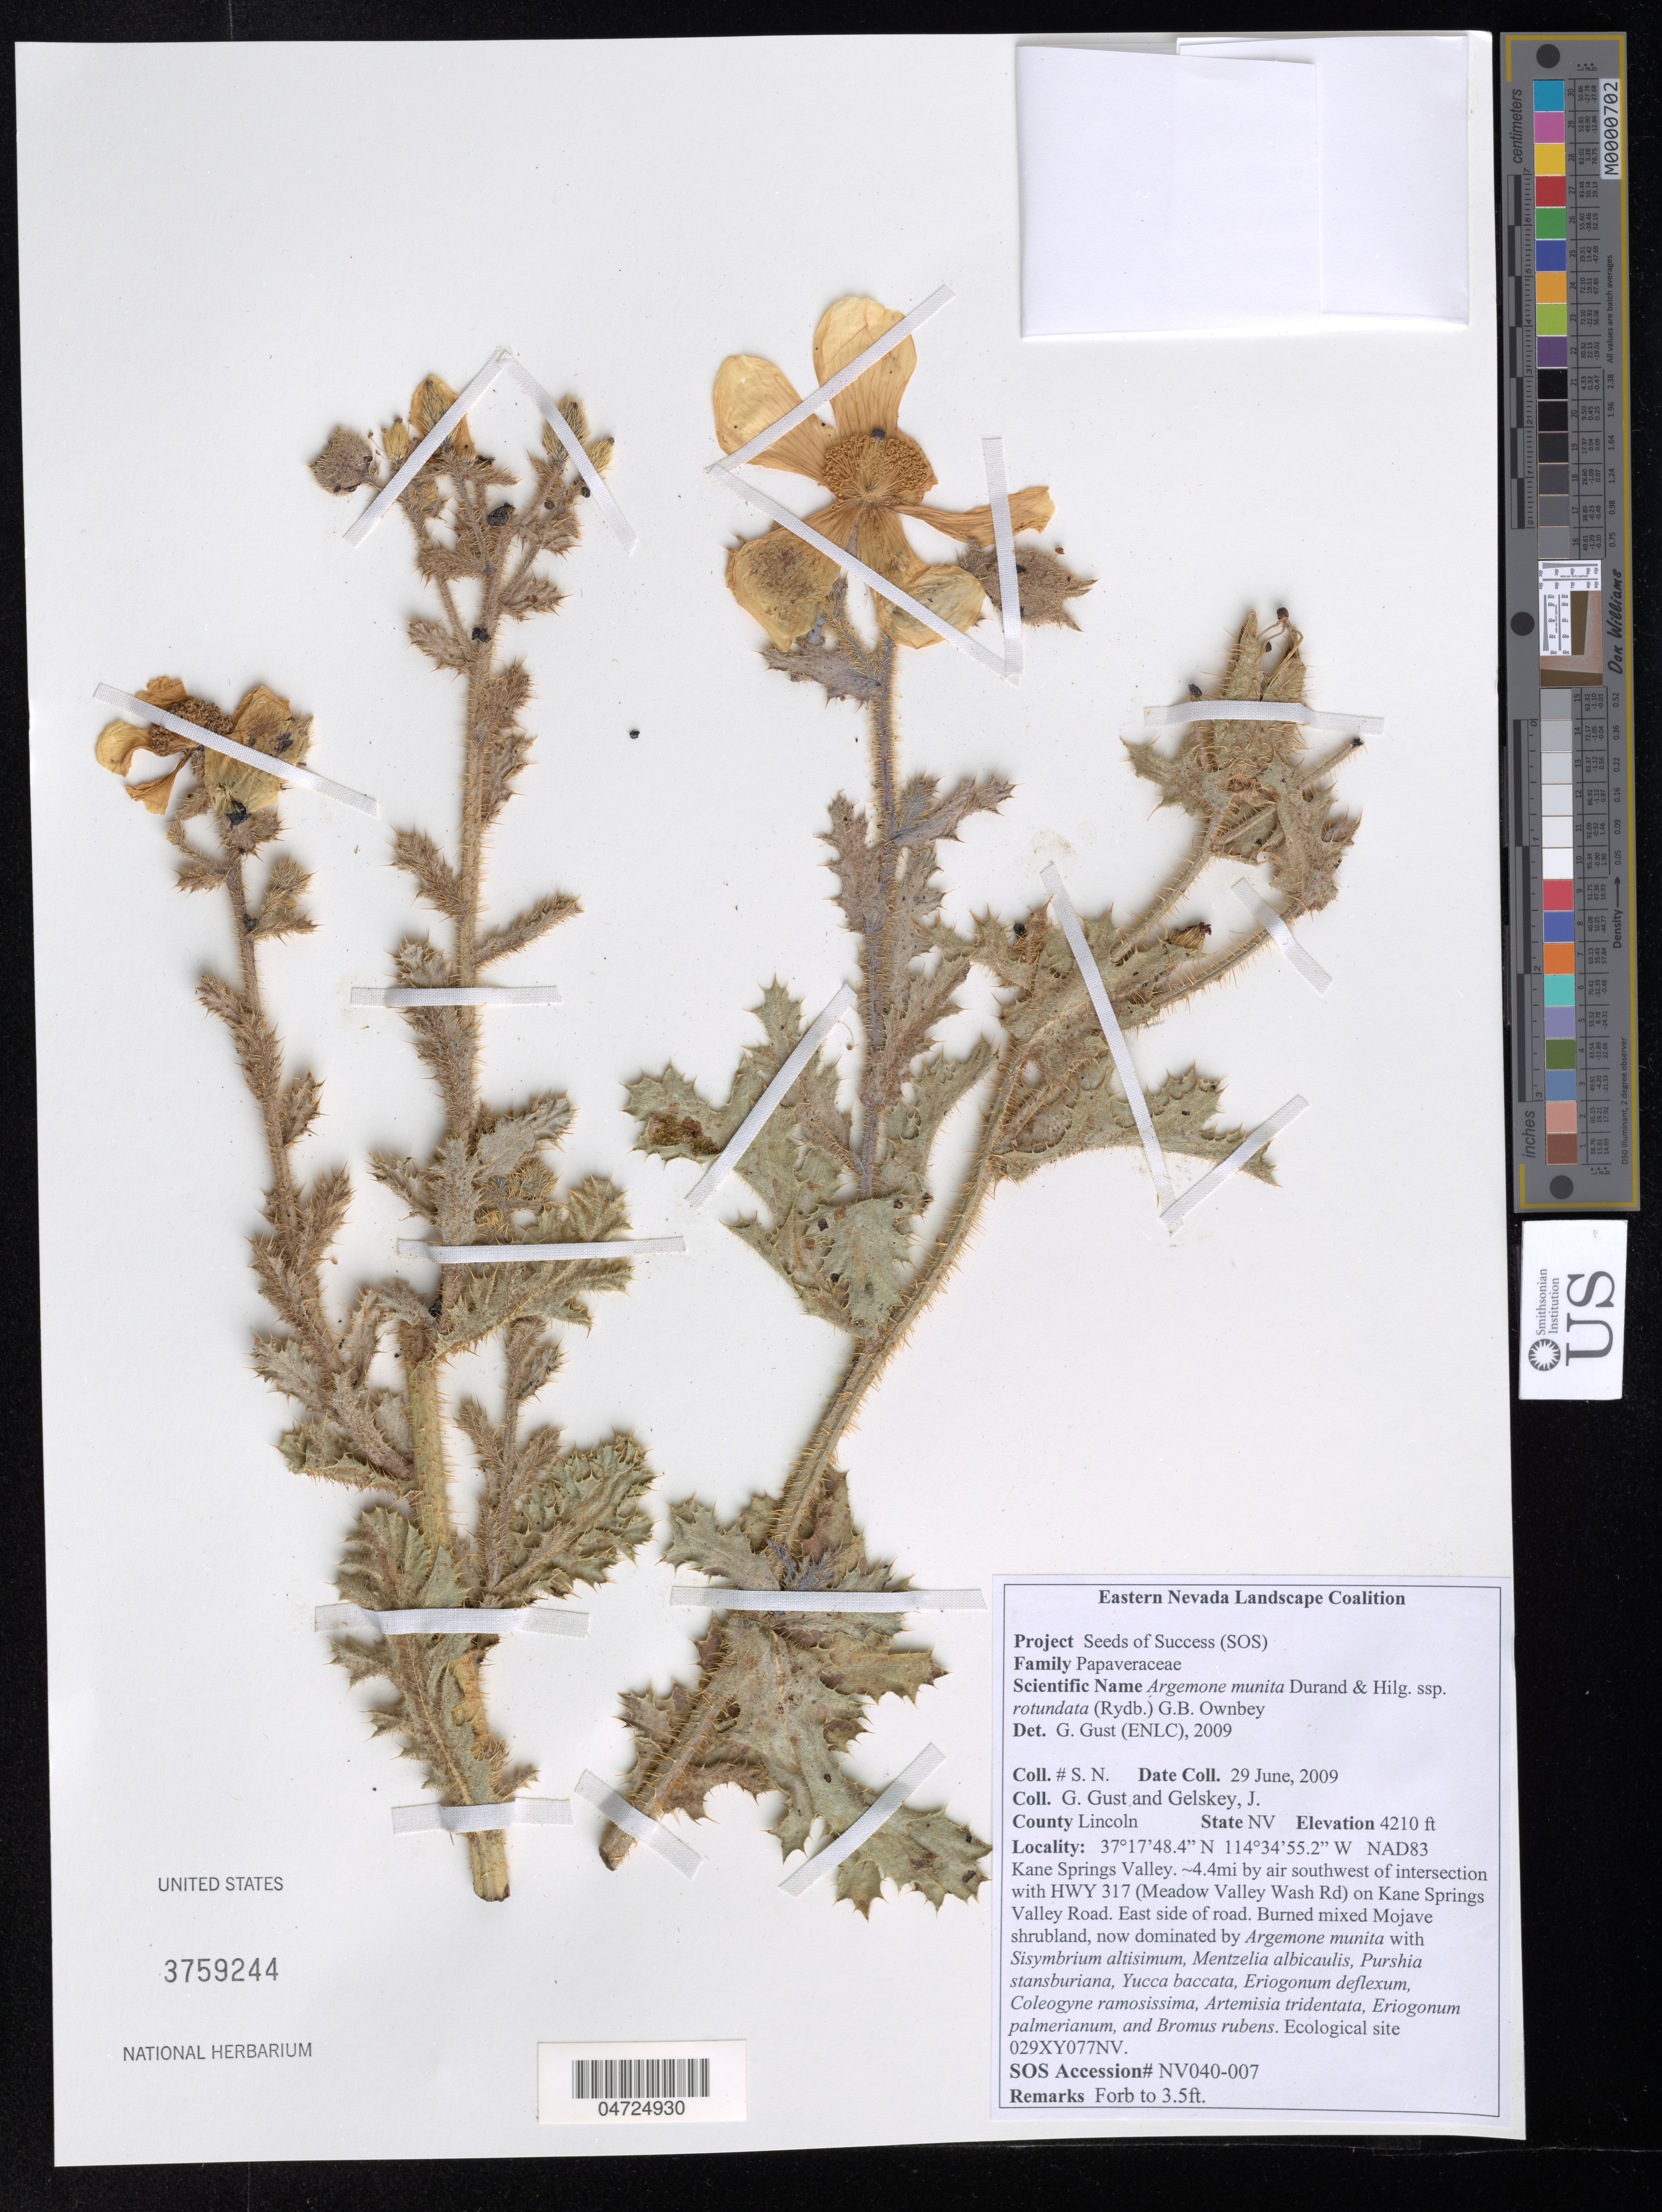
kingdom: Plantae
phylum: Tracheophyta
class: Magnoliopsida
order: Ranunculales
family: Papaveraceae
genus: Argemone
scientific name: Argemone munita subsp. rotundata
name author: (Rydb.) G.B. Ownbey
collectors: G. Gust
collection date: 2009-06-29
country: United States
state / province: Nevada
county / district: Lincoln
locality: County Lincoln. Kane Springs Valley. ~4.4 mi by air southwest of intersection with HWY 317 (Meadow Valley Wash Rd) on Kane Springs Valley Road. East side of road. Ecological site 029XY077NV. NAD83.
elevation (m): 1283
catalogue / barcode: US 3759244